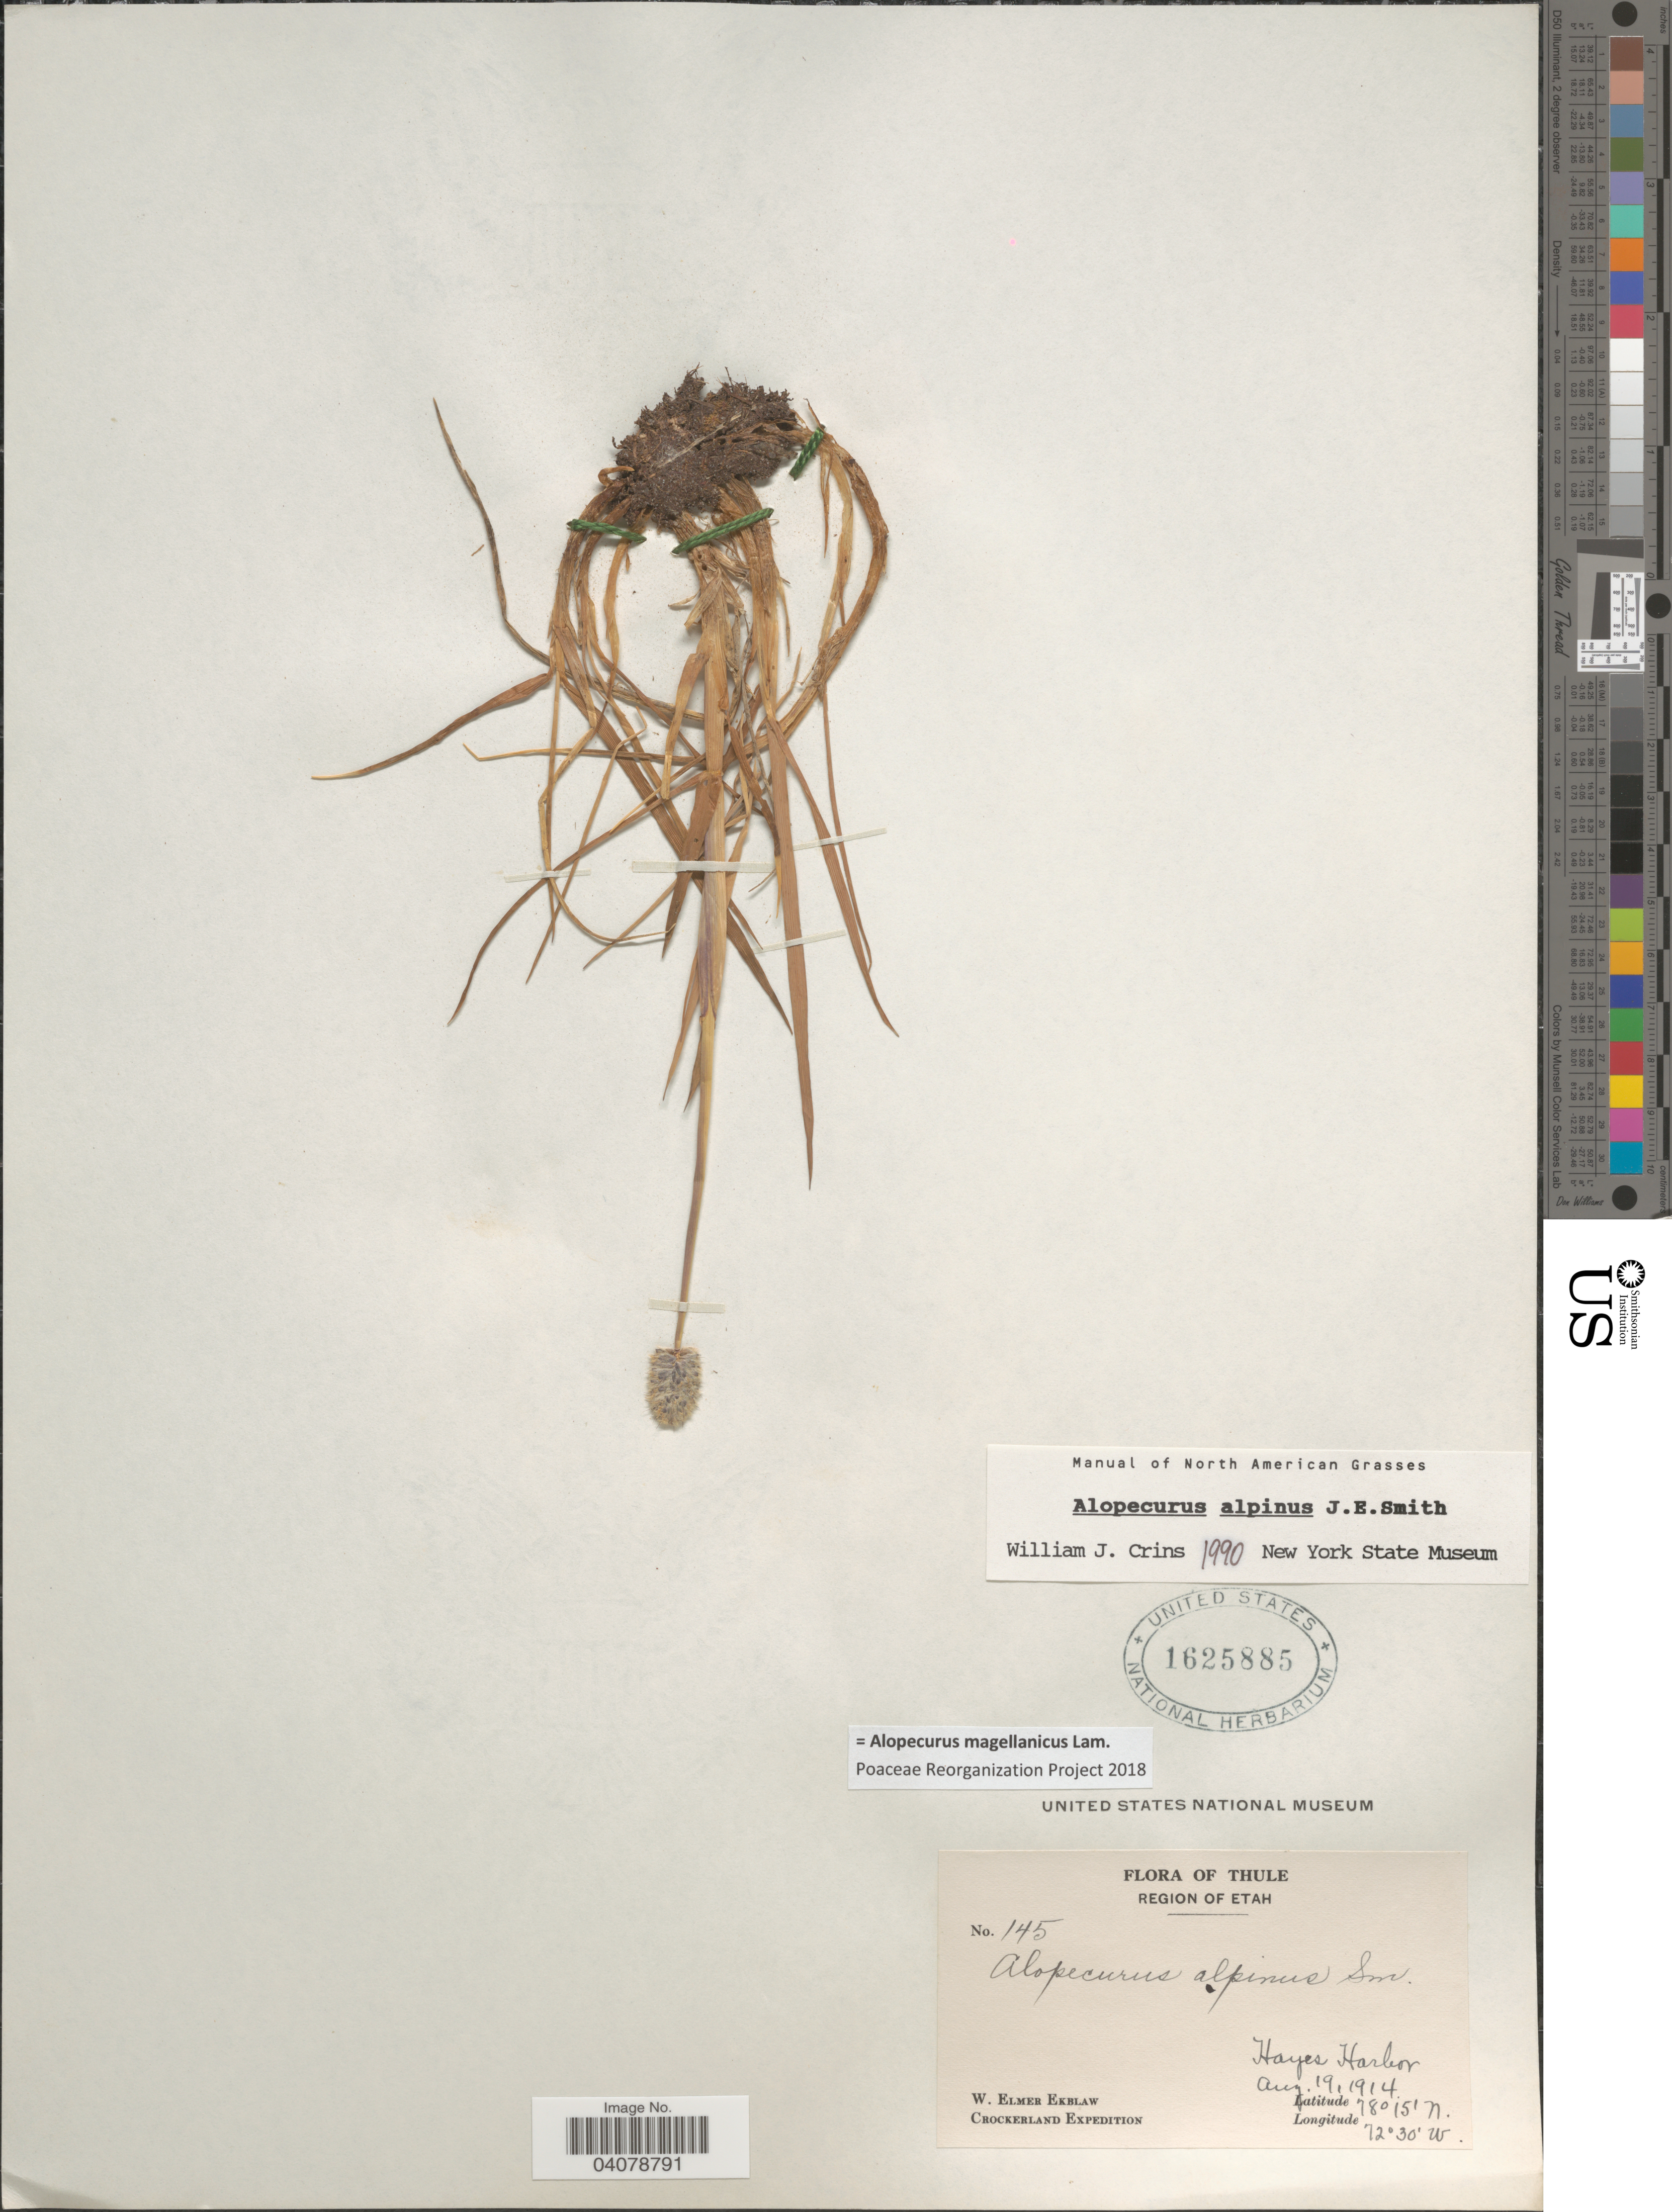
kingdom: Plantae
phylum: Tracheophyta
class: Liliopsida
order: Poales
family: Poaceae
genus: Alopecurus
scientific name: Alopecurus magellanicus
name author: Lam.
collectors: W. Ekblaw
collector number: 145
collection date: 1914-08-19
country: Greenland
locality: Thule. Region of Etah. Hayes Harbor. Crockerland Expedition.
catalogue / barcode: US 1625885